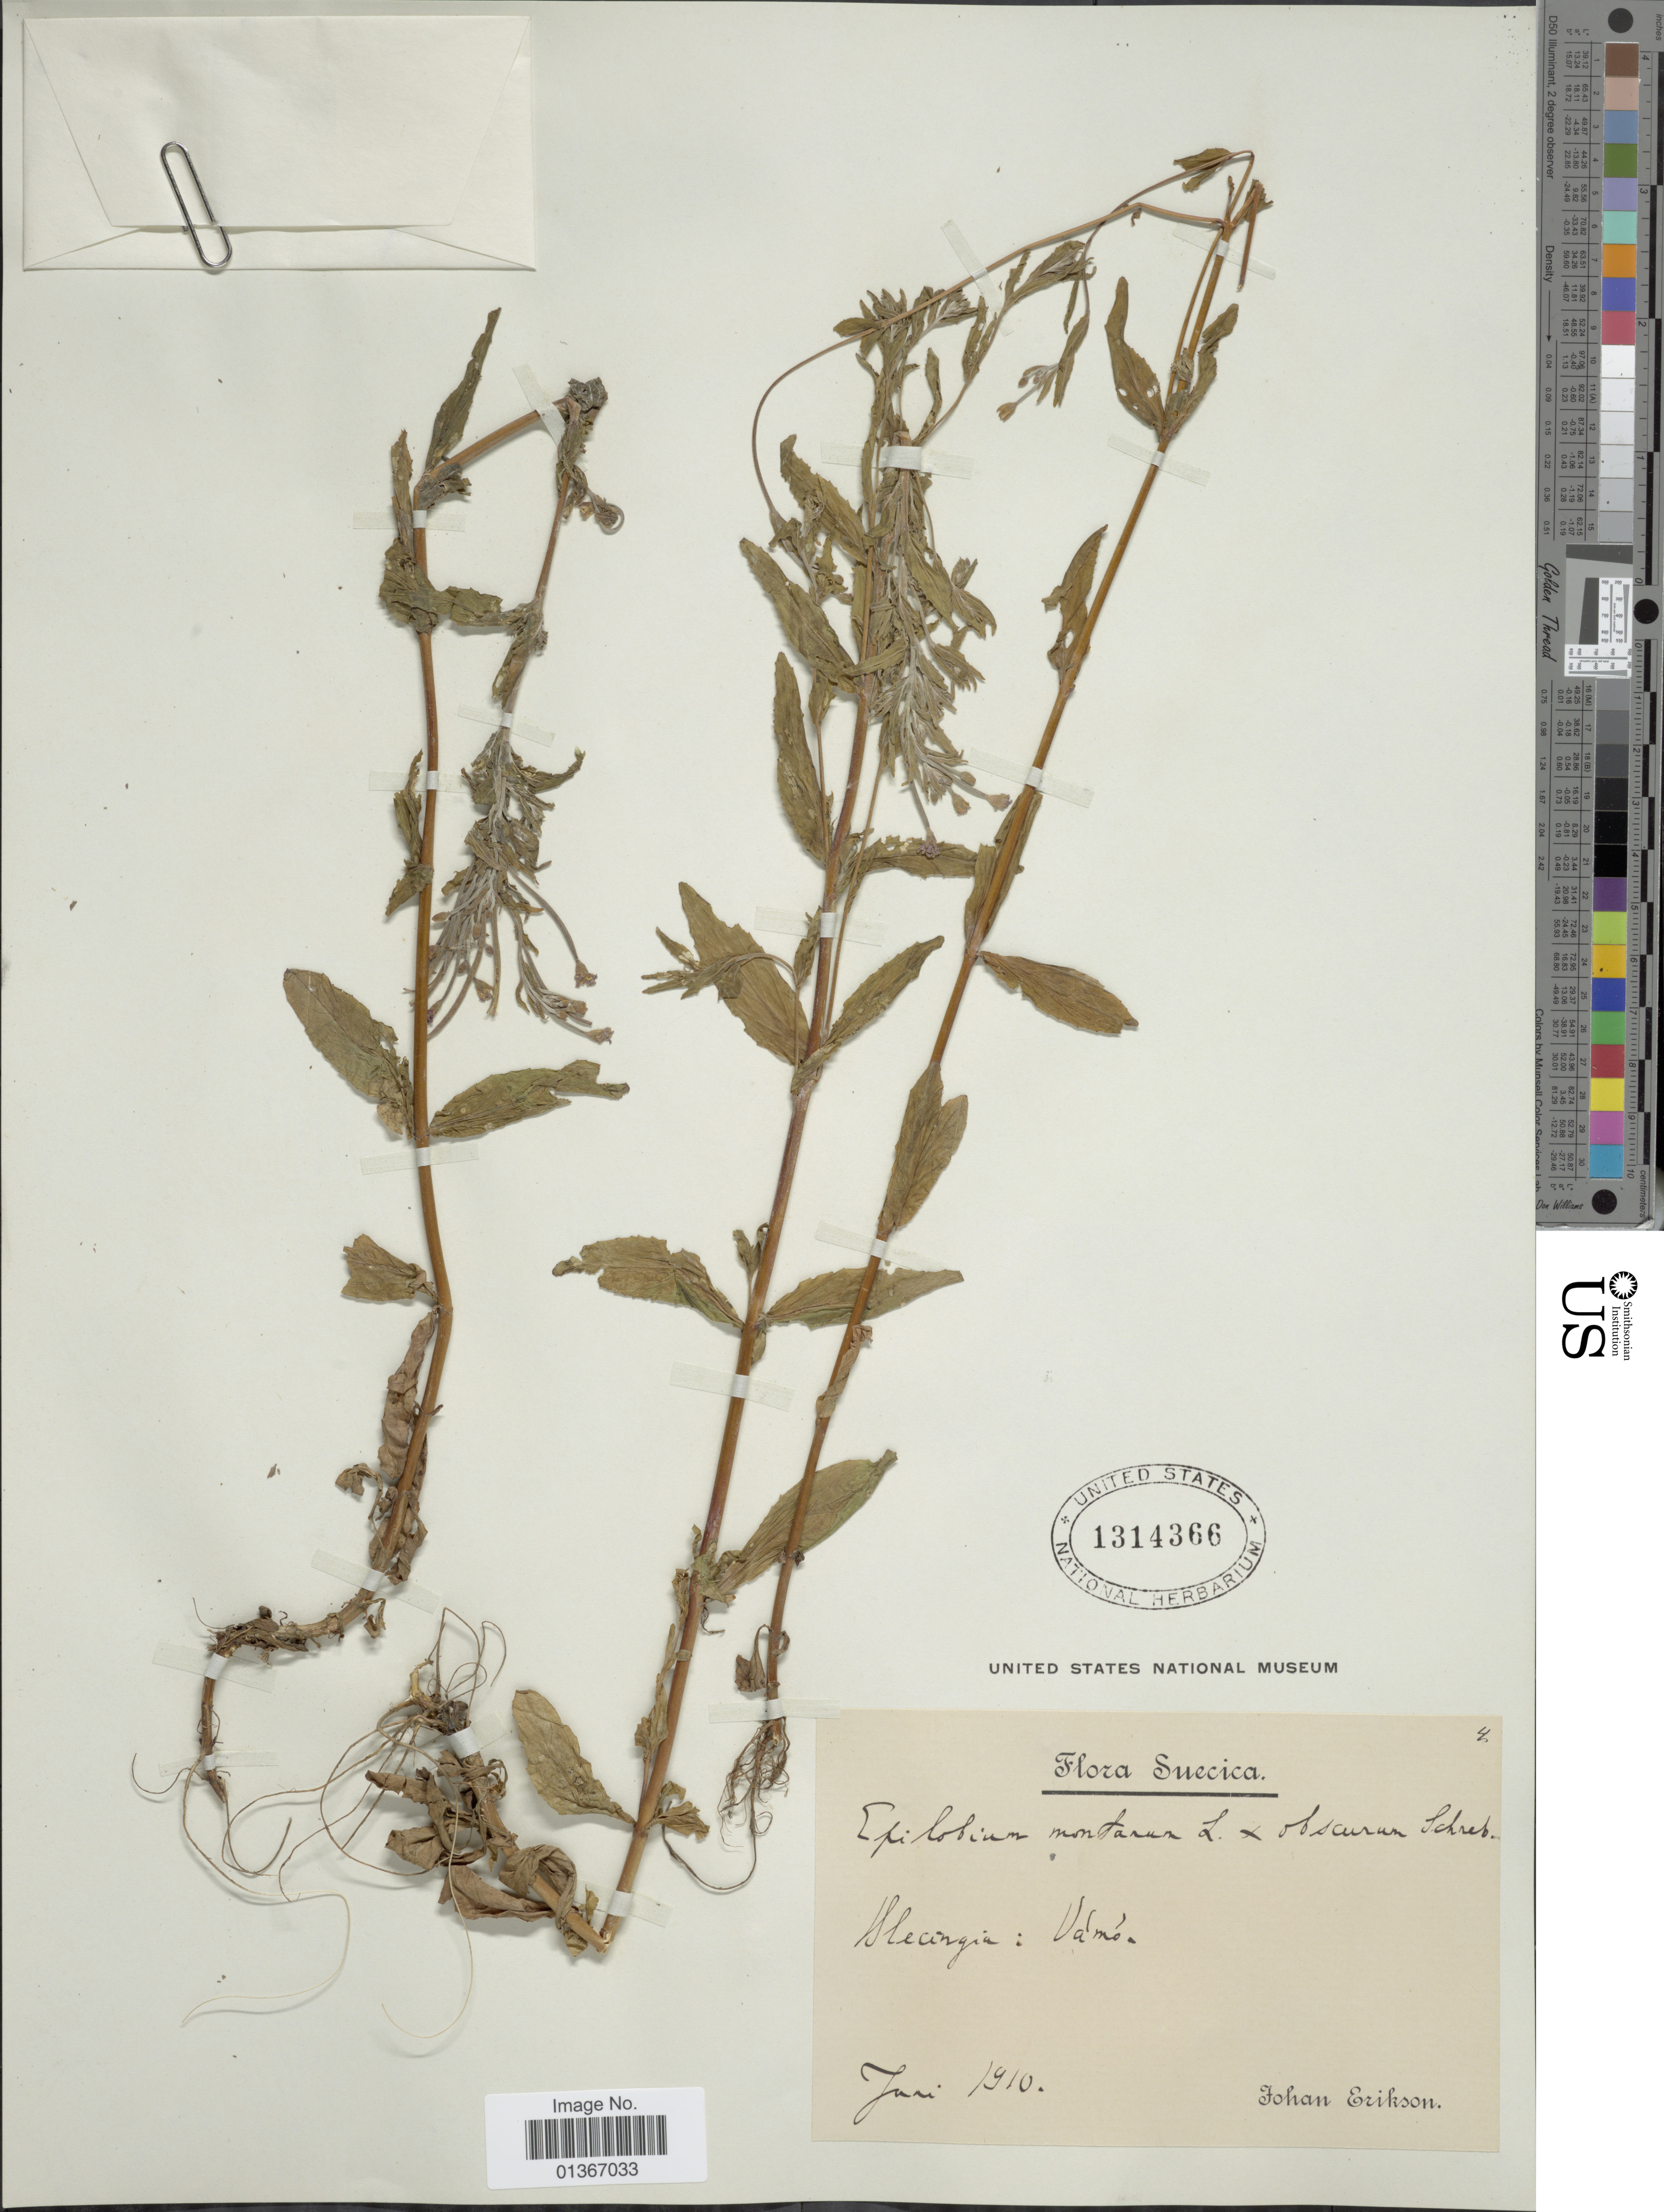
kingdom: Plantae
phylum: Tracheophyta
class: Magnoliopsida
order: Myrtales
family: Onagraceae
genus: Epilobium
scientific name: Epilobium montanum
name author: L.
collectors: J. Erikson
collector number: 4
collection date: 1910-06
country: Sweden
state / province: Blekinge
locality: Vämö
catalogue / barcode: US 1314366